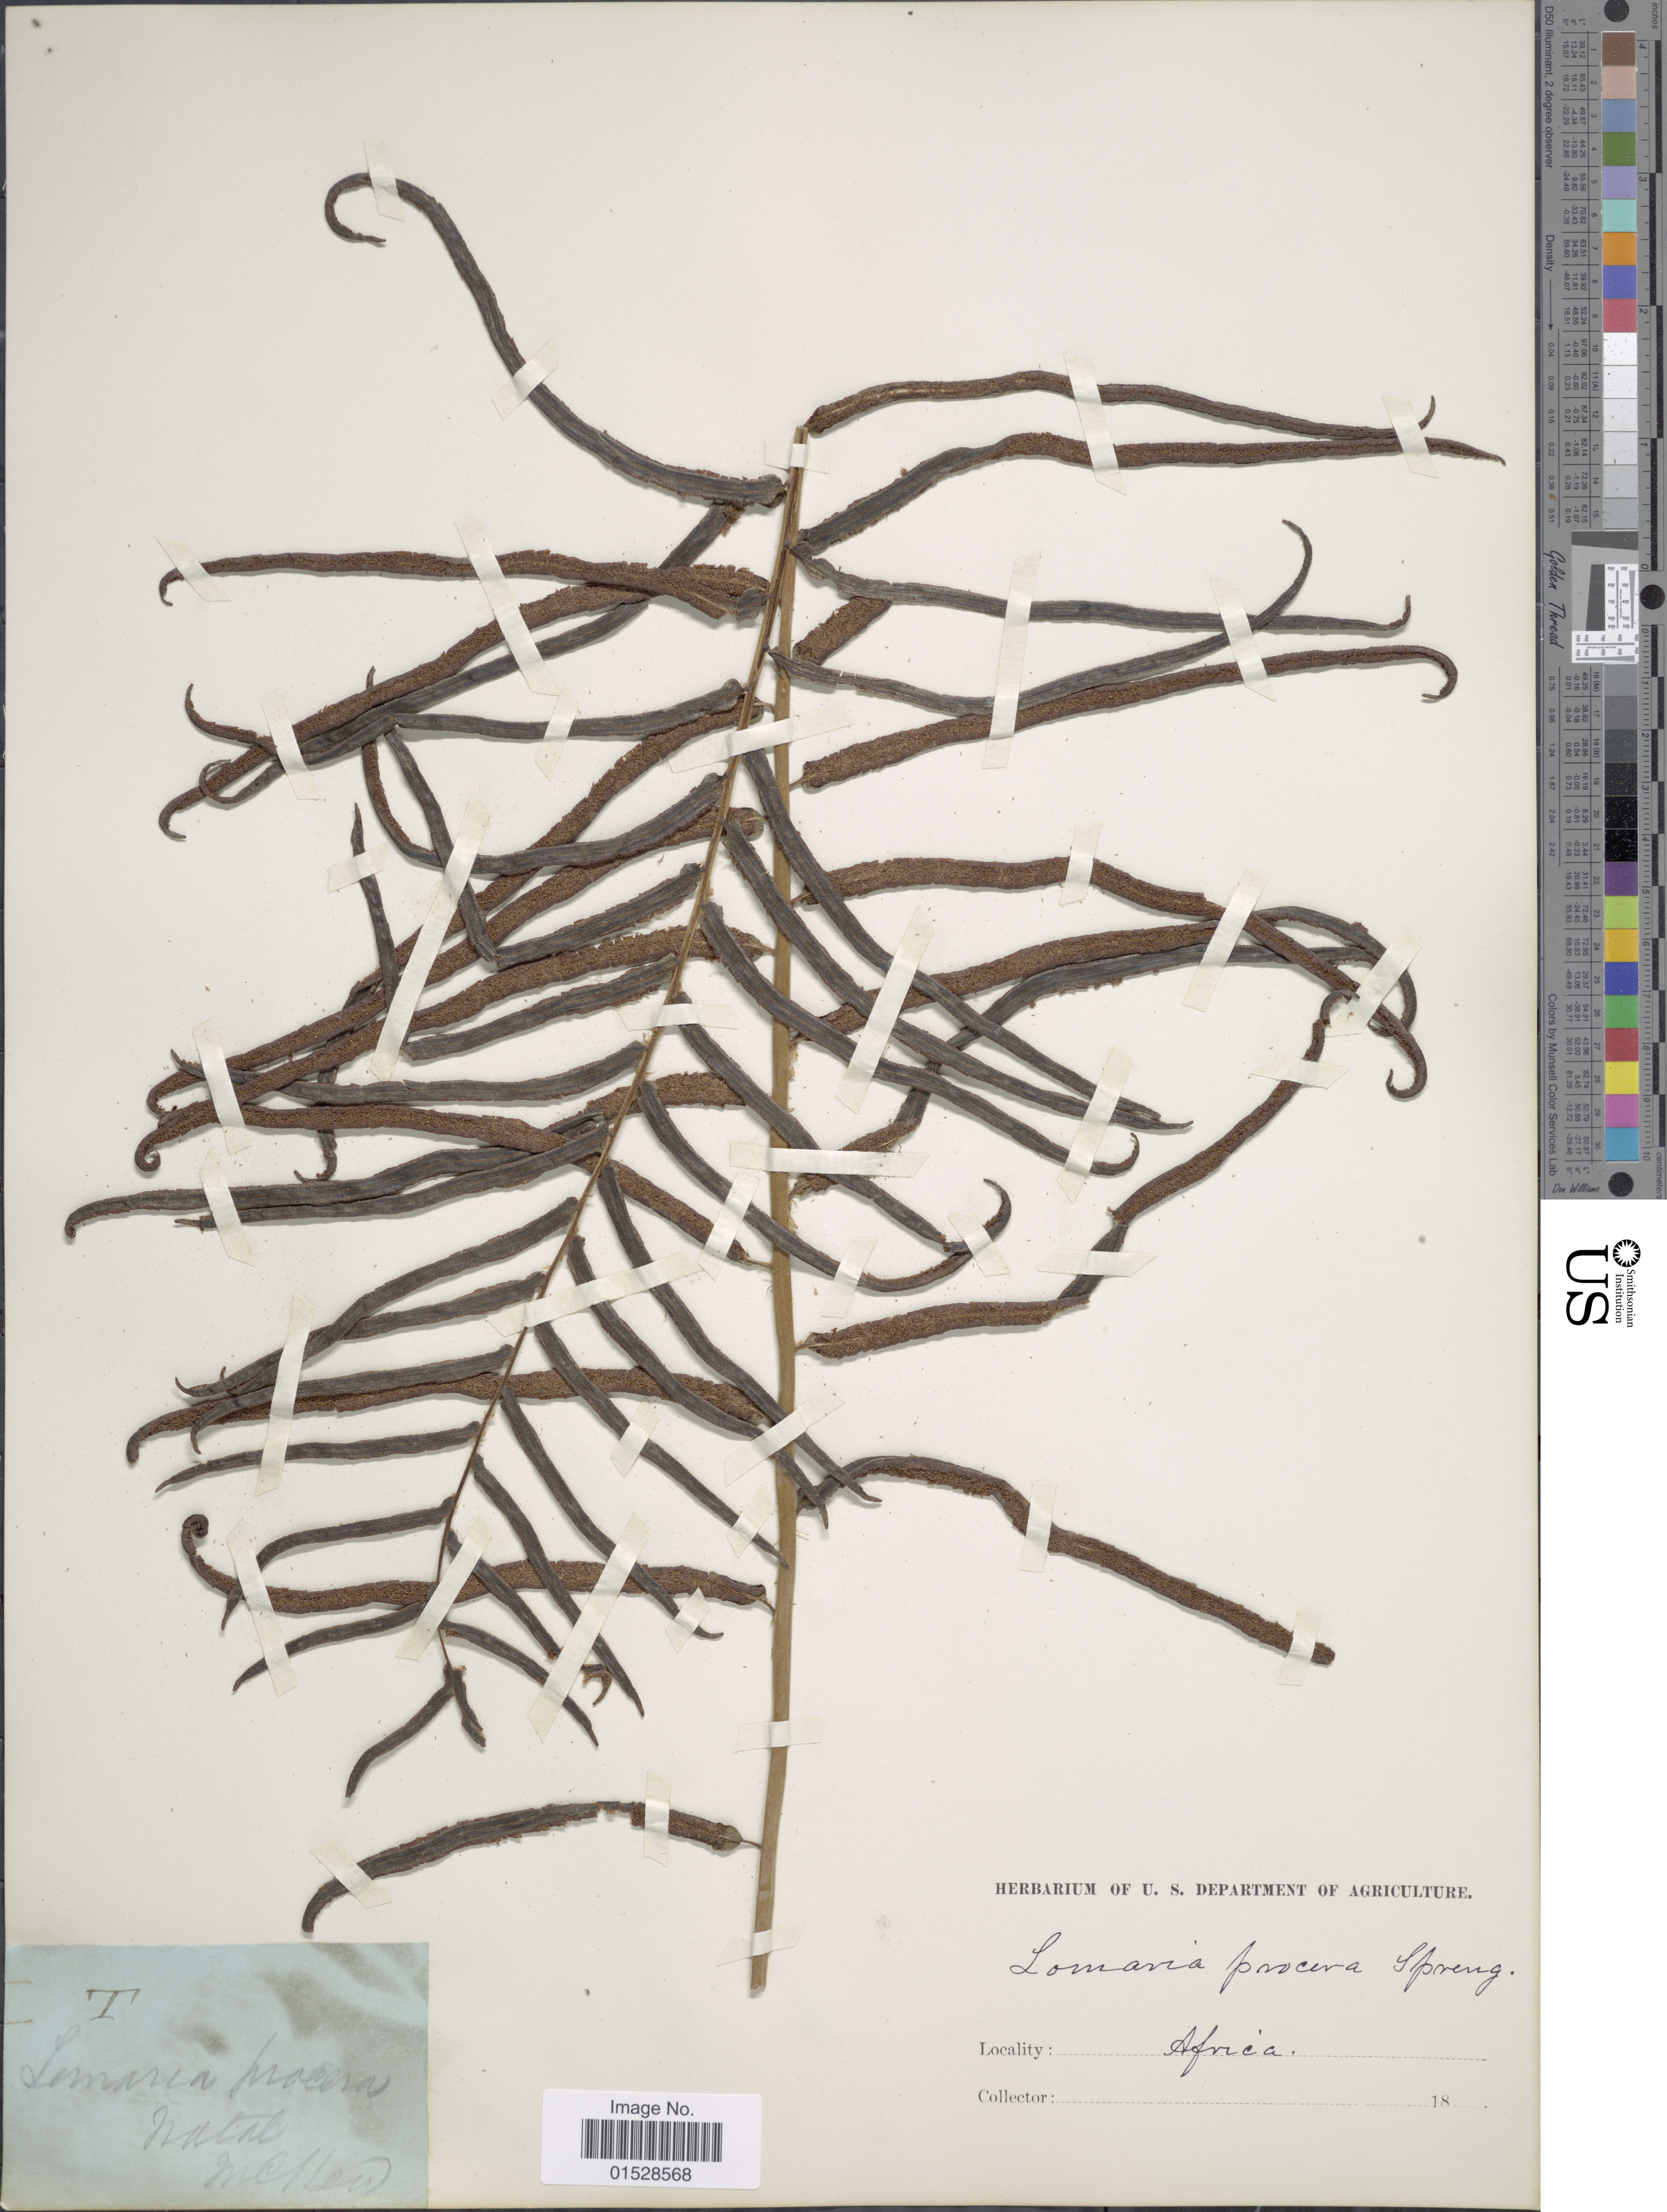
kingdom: Plantae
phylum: Tracheophyta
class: Polypodiopsida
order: Polypodiales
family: Blechnaceae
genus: Blechnum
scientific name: Blechnum capense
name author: (L.) Schltdl.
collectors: McHew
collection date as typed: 18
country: South Africa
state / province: KwaZulu-Natal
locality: Natal, Africa